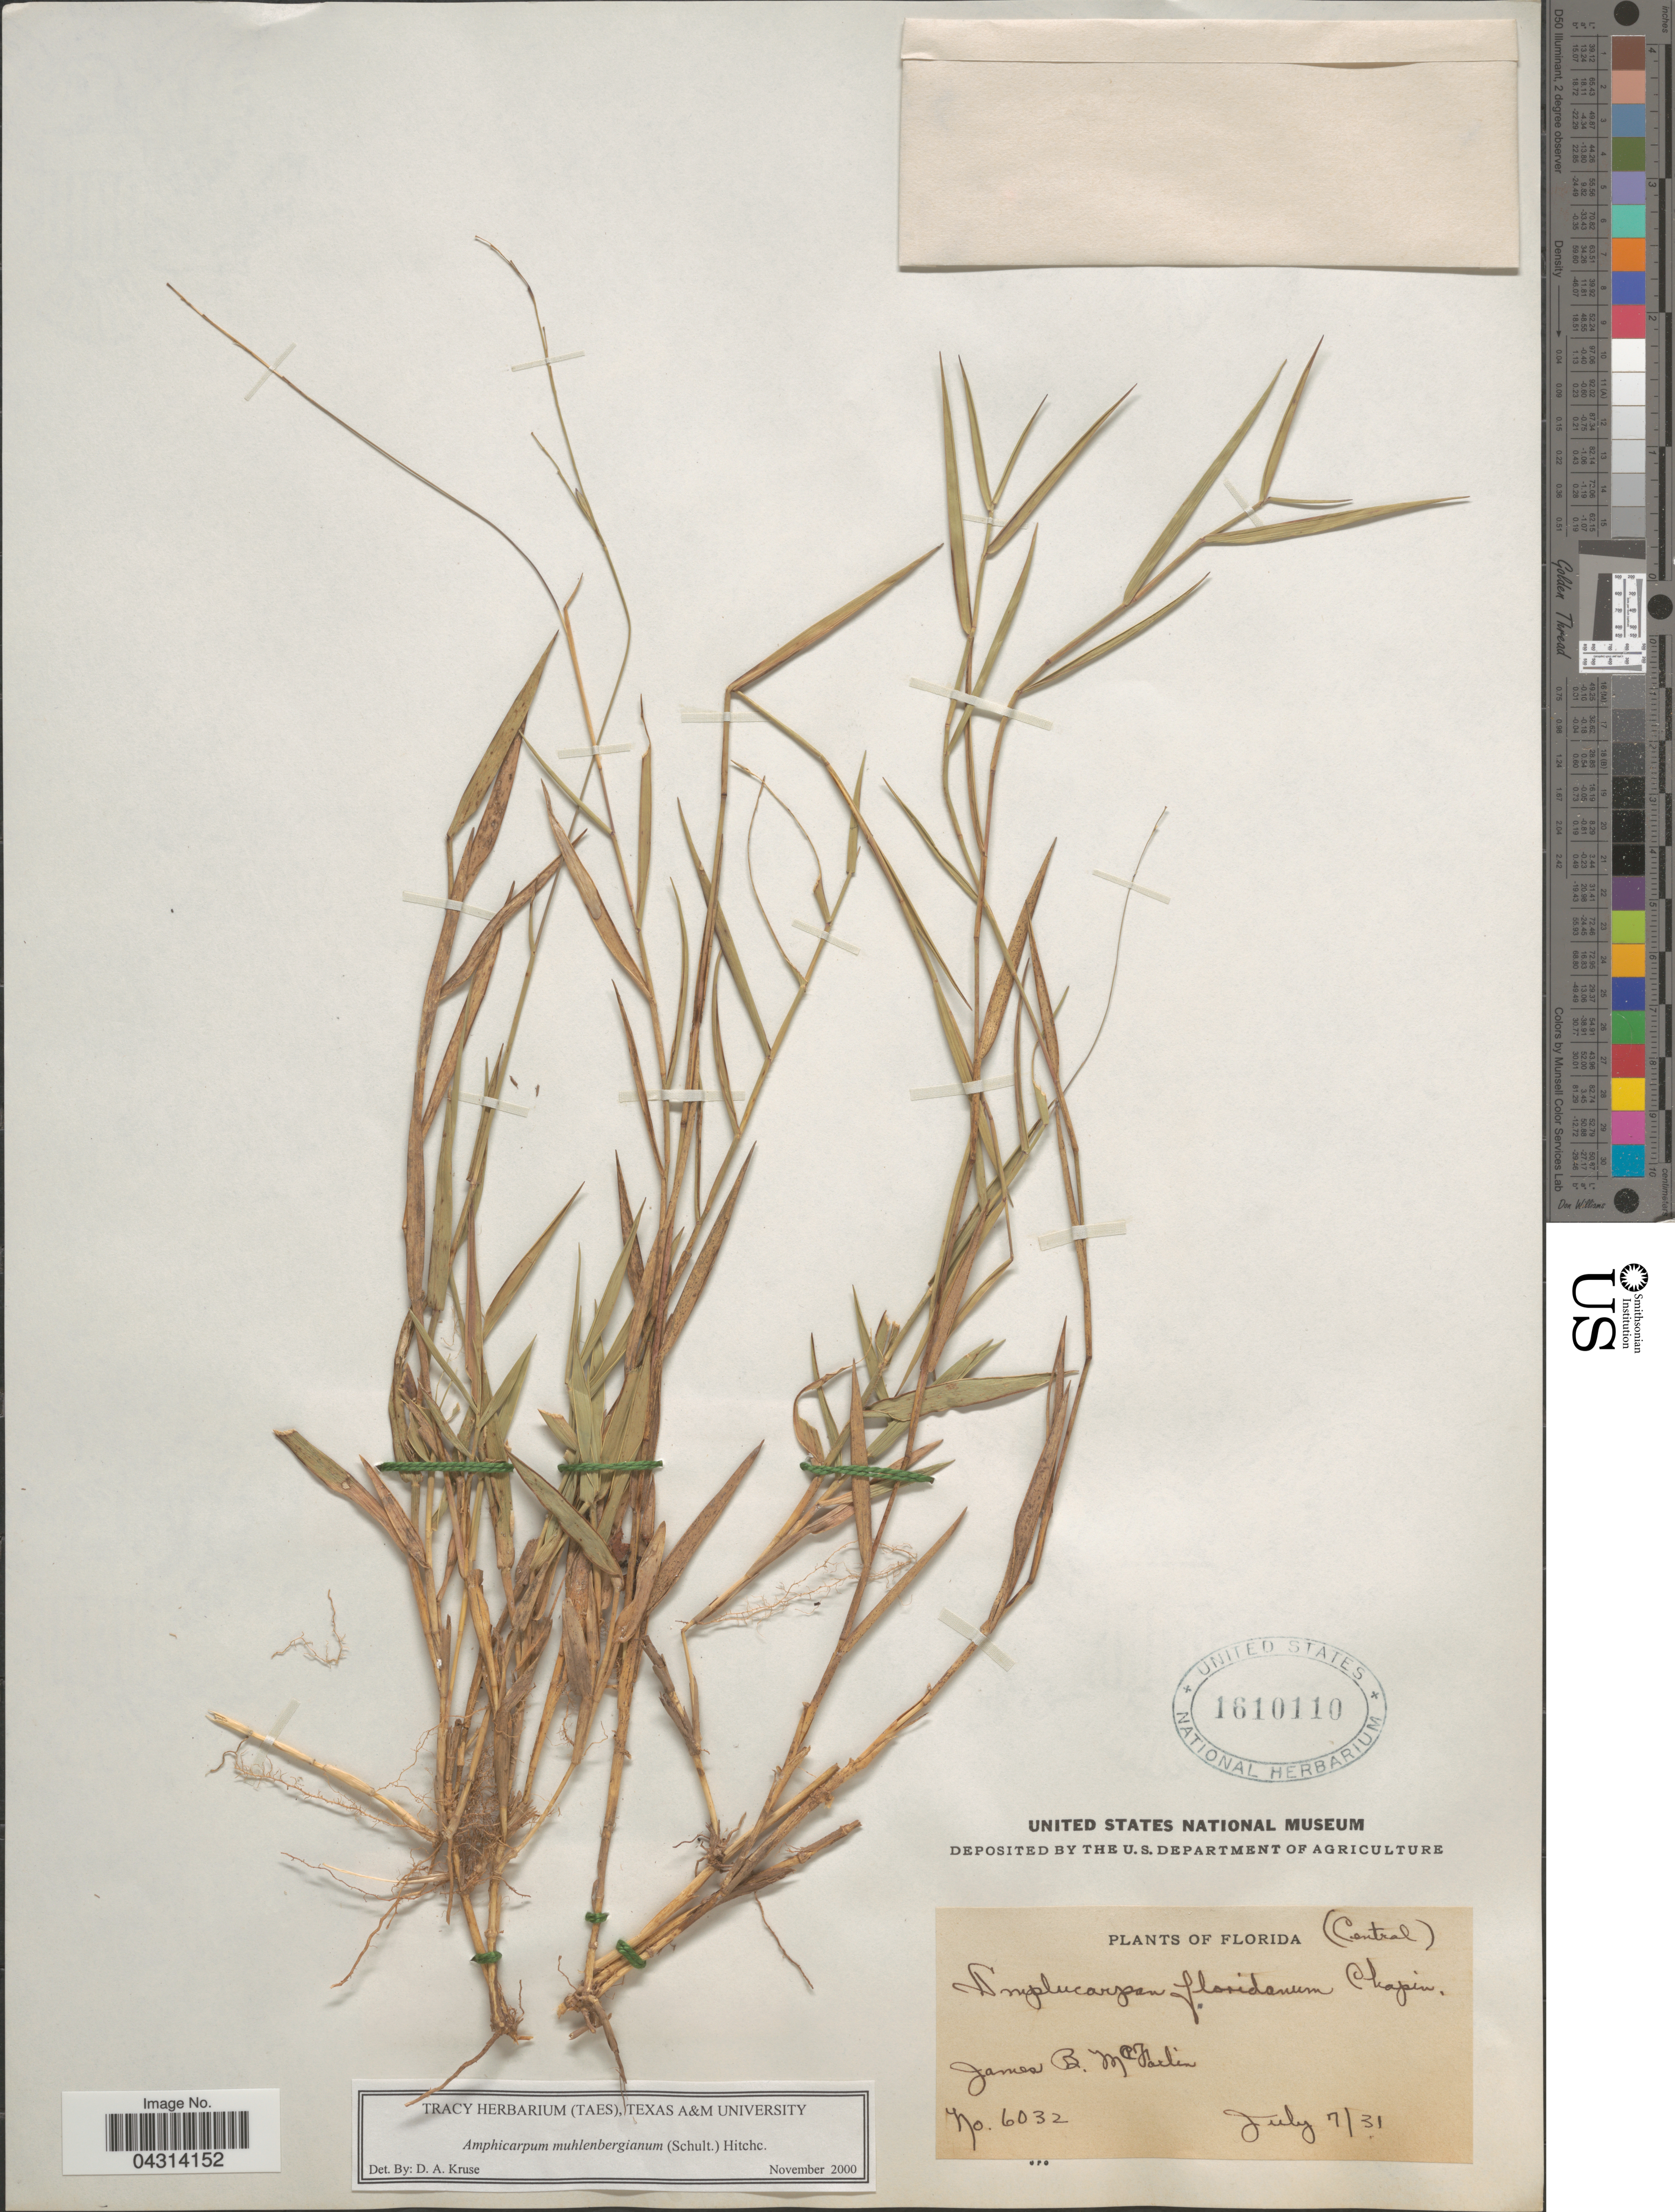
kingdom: Plantae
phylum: Tracheophyta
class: Liliopsida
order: Poales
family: Poaceae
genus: Amphicarpum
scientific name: Amphicarpum muhlenbergianum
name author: (Schult.) Hitchc.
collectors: J. McFarlin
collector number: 6032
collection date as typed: Transcribed d/m/y: 7/7/31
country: United States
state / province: Florida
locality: Florida (Central).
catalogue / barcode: US 1610110